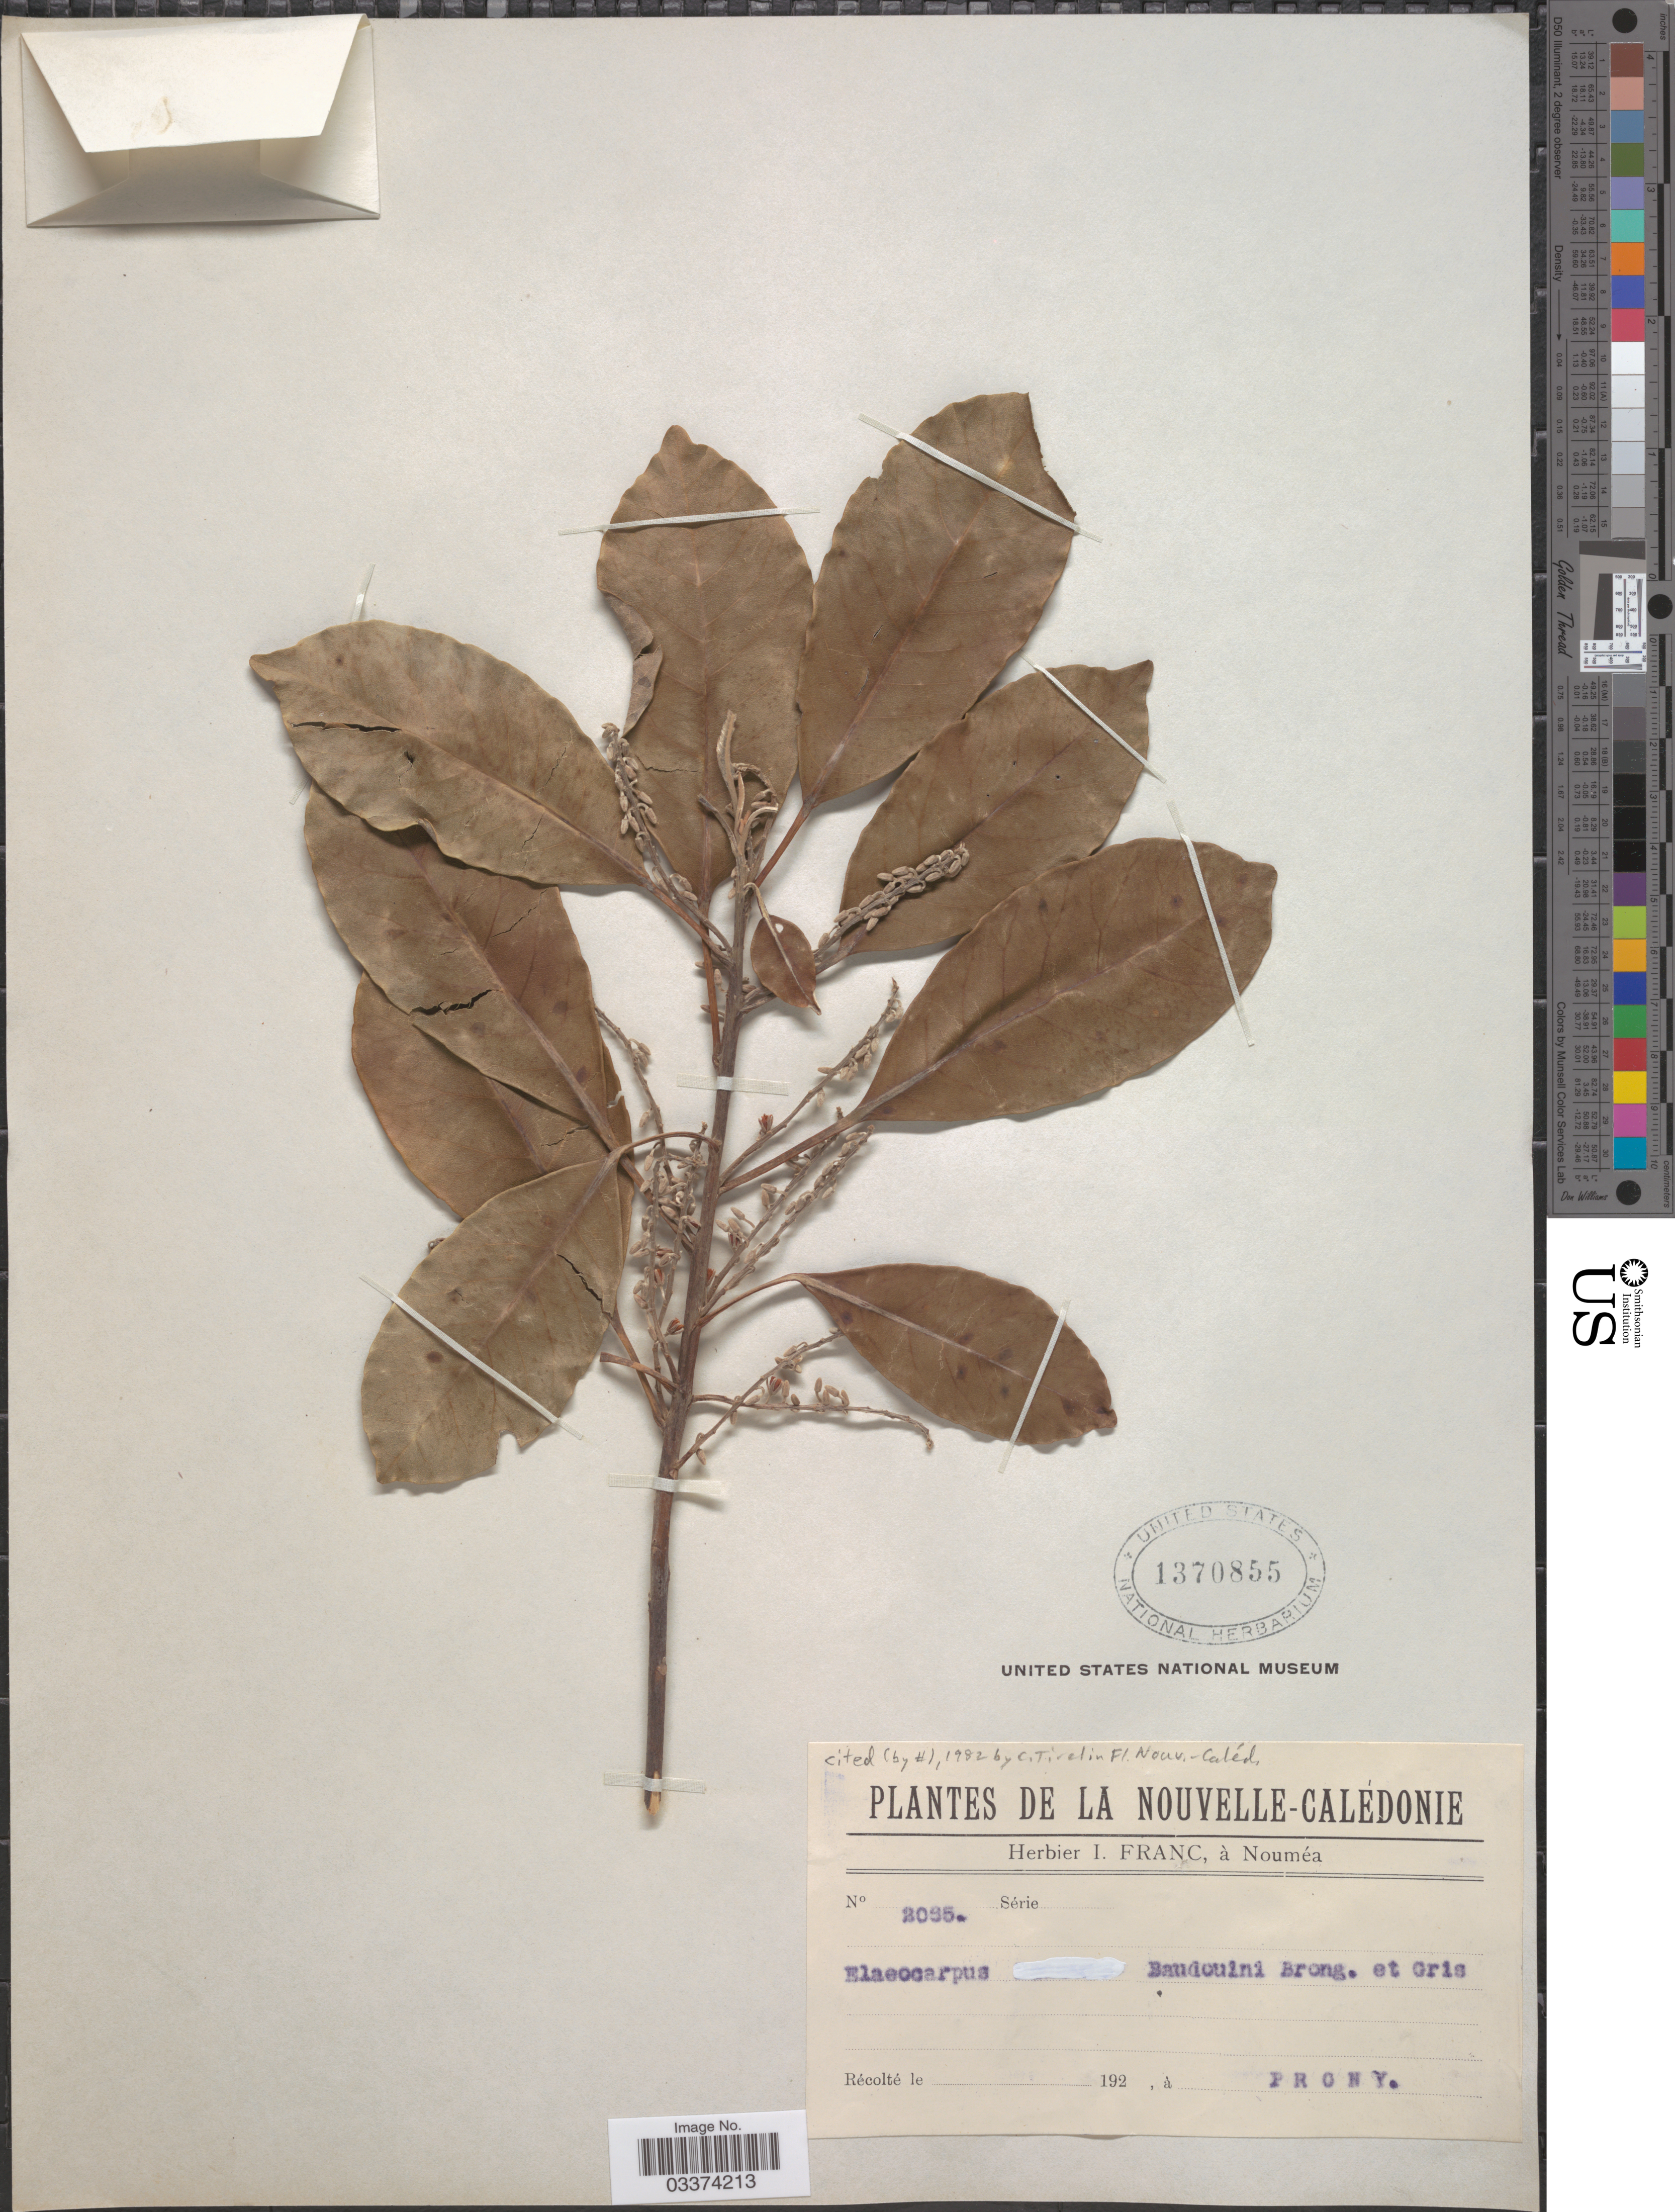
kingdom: Plantae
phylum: Tracheophyta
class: Magnoliopsida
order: Oxalidales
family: Elaeocarpaceae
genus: Elaeocarpus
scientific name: Elaeocarpus baudouini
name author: Brongn. & Gris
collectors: ex herb. I. Franc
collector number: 2085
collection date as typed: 192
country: New Caledonia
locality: Nouvelle-Calédonie. Prony.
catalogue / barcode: US 1370855